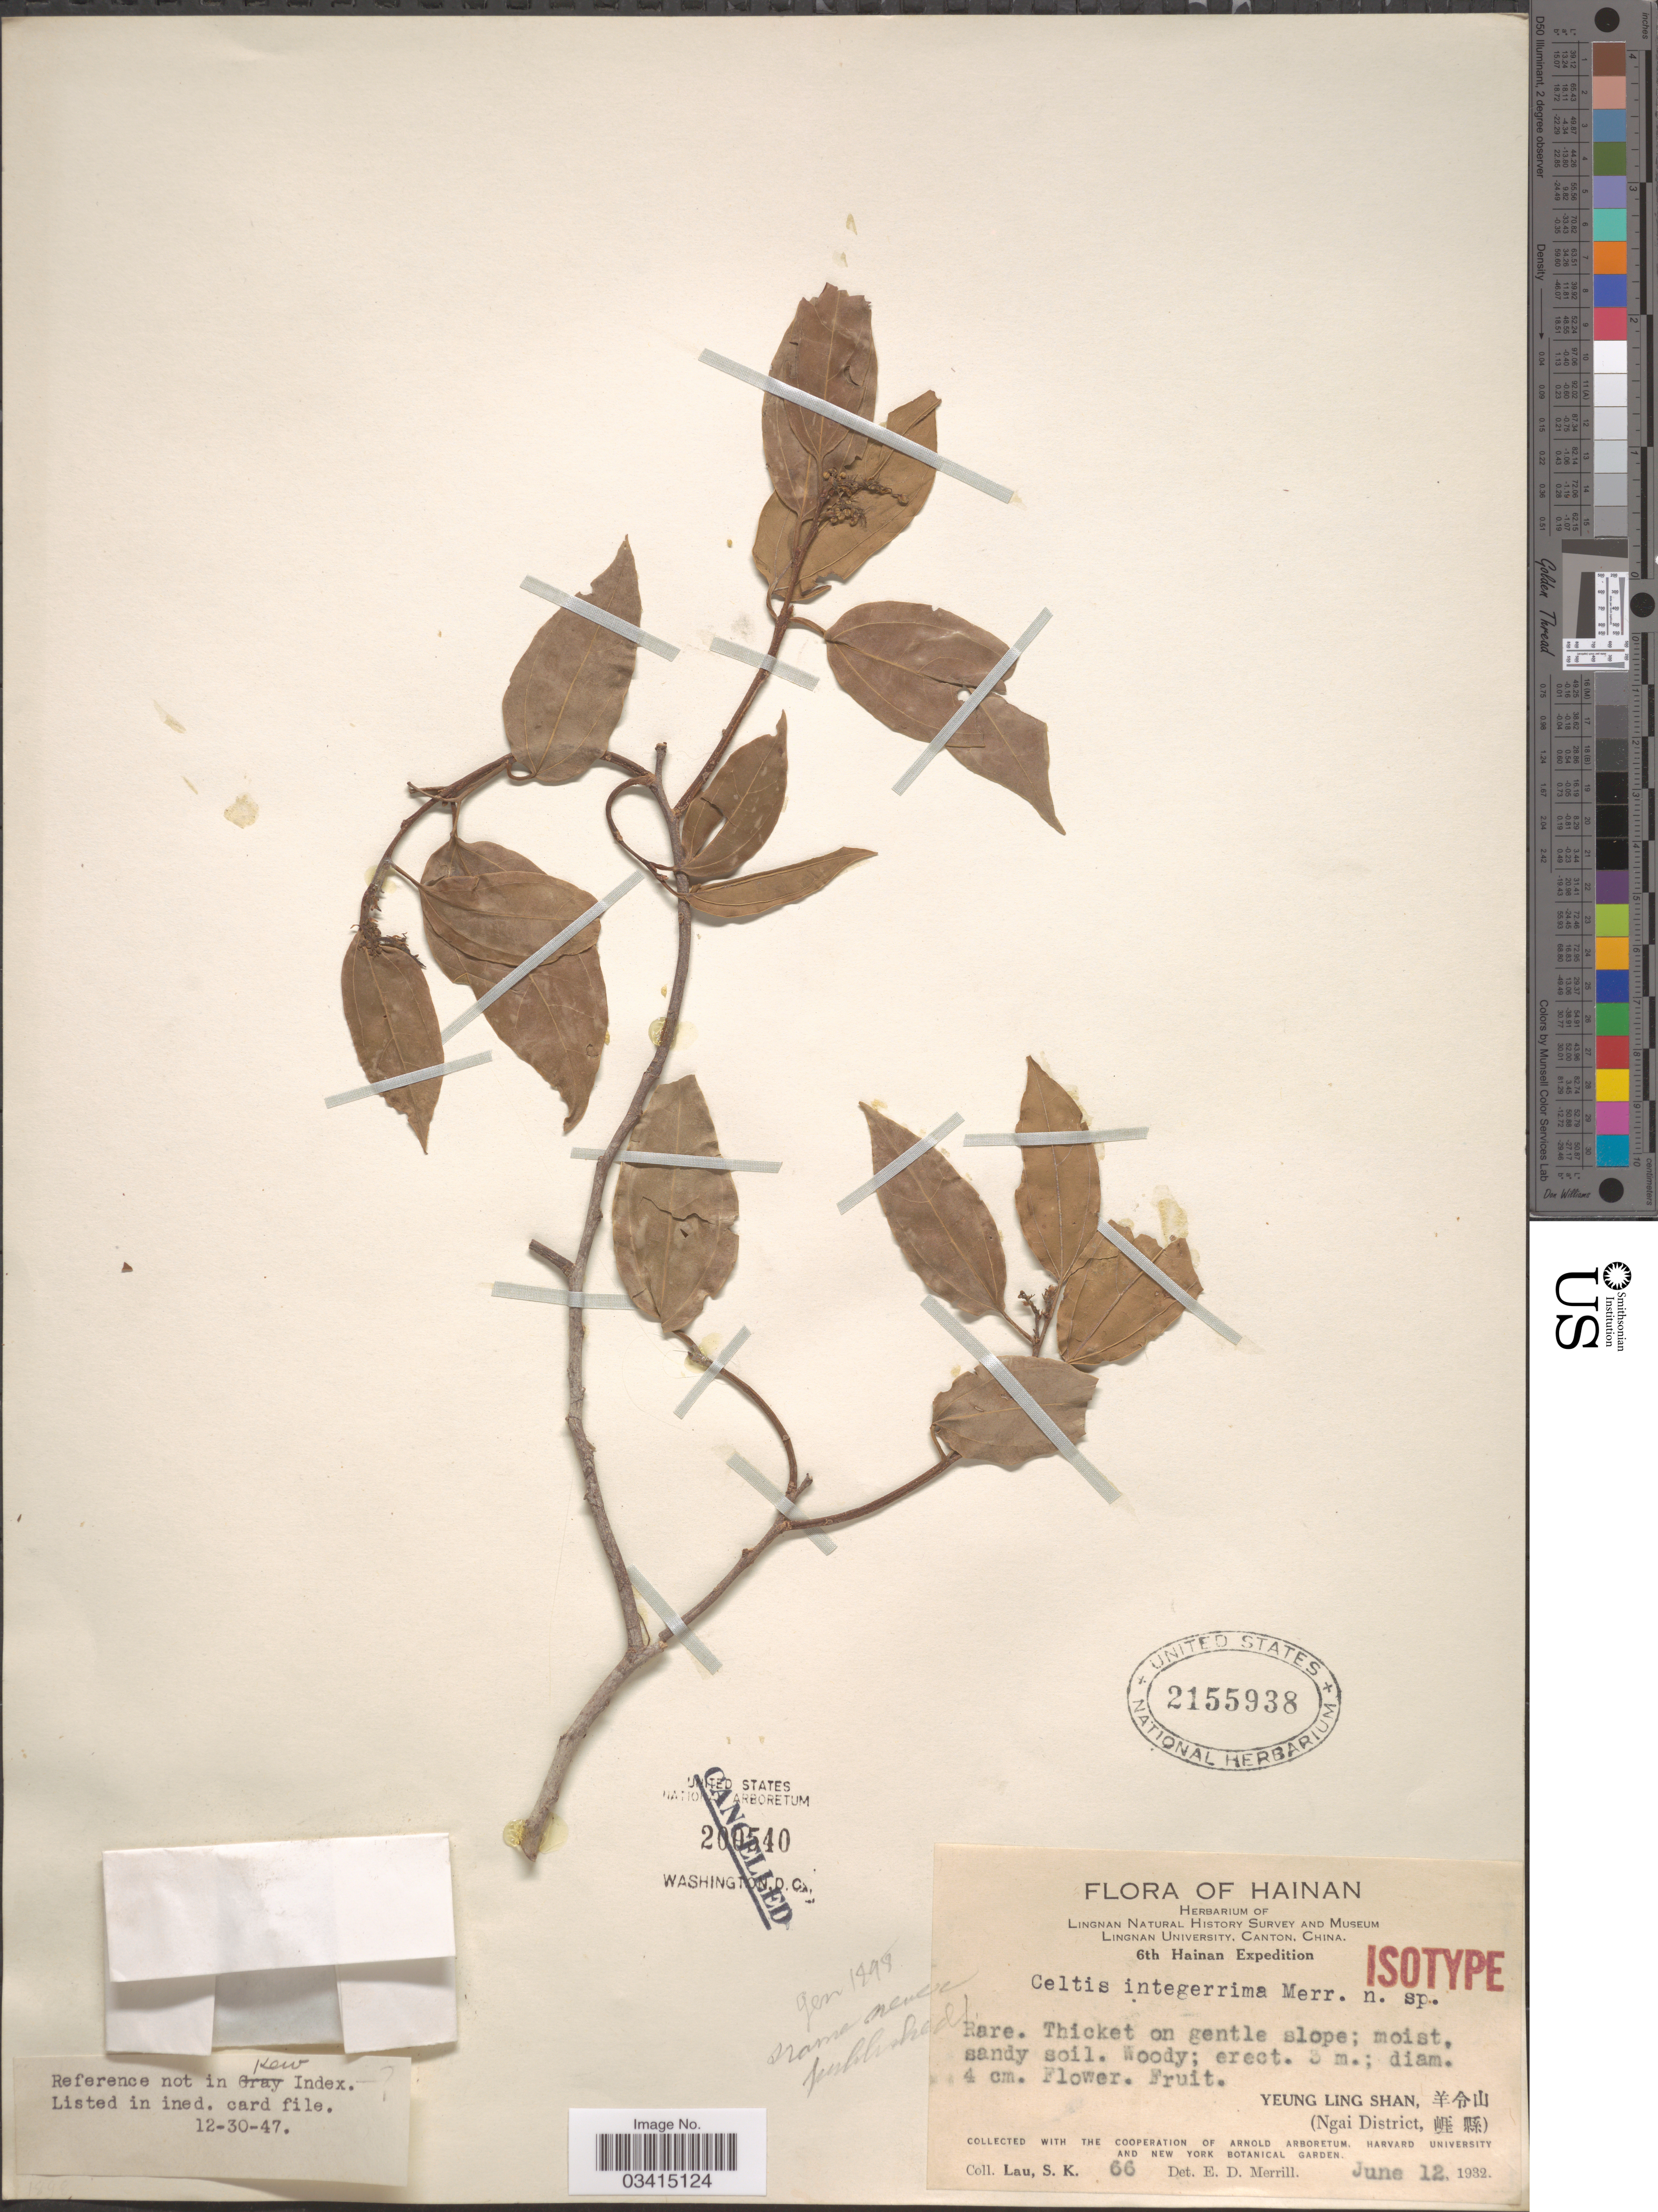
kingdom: Plantae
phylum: Tracheophyta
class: Magnoliopsida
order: Rosales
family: Cannabaceae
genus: Celtis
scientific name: Celtis integerrima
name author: Merr.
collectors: S. K. Lau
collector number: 66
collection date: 1932-06-12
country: China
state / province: Hainan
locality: Yeung Ling Shan. (Ngai District).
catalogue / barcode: US 2155938